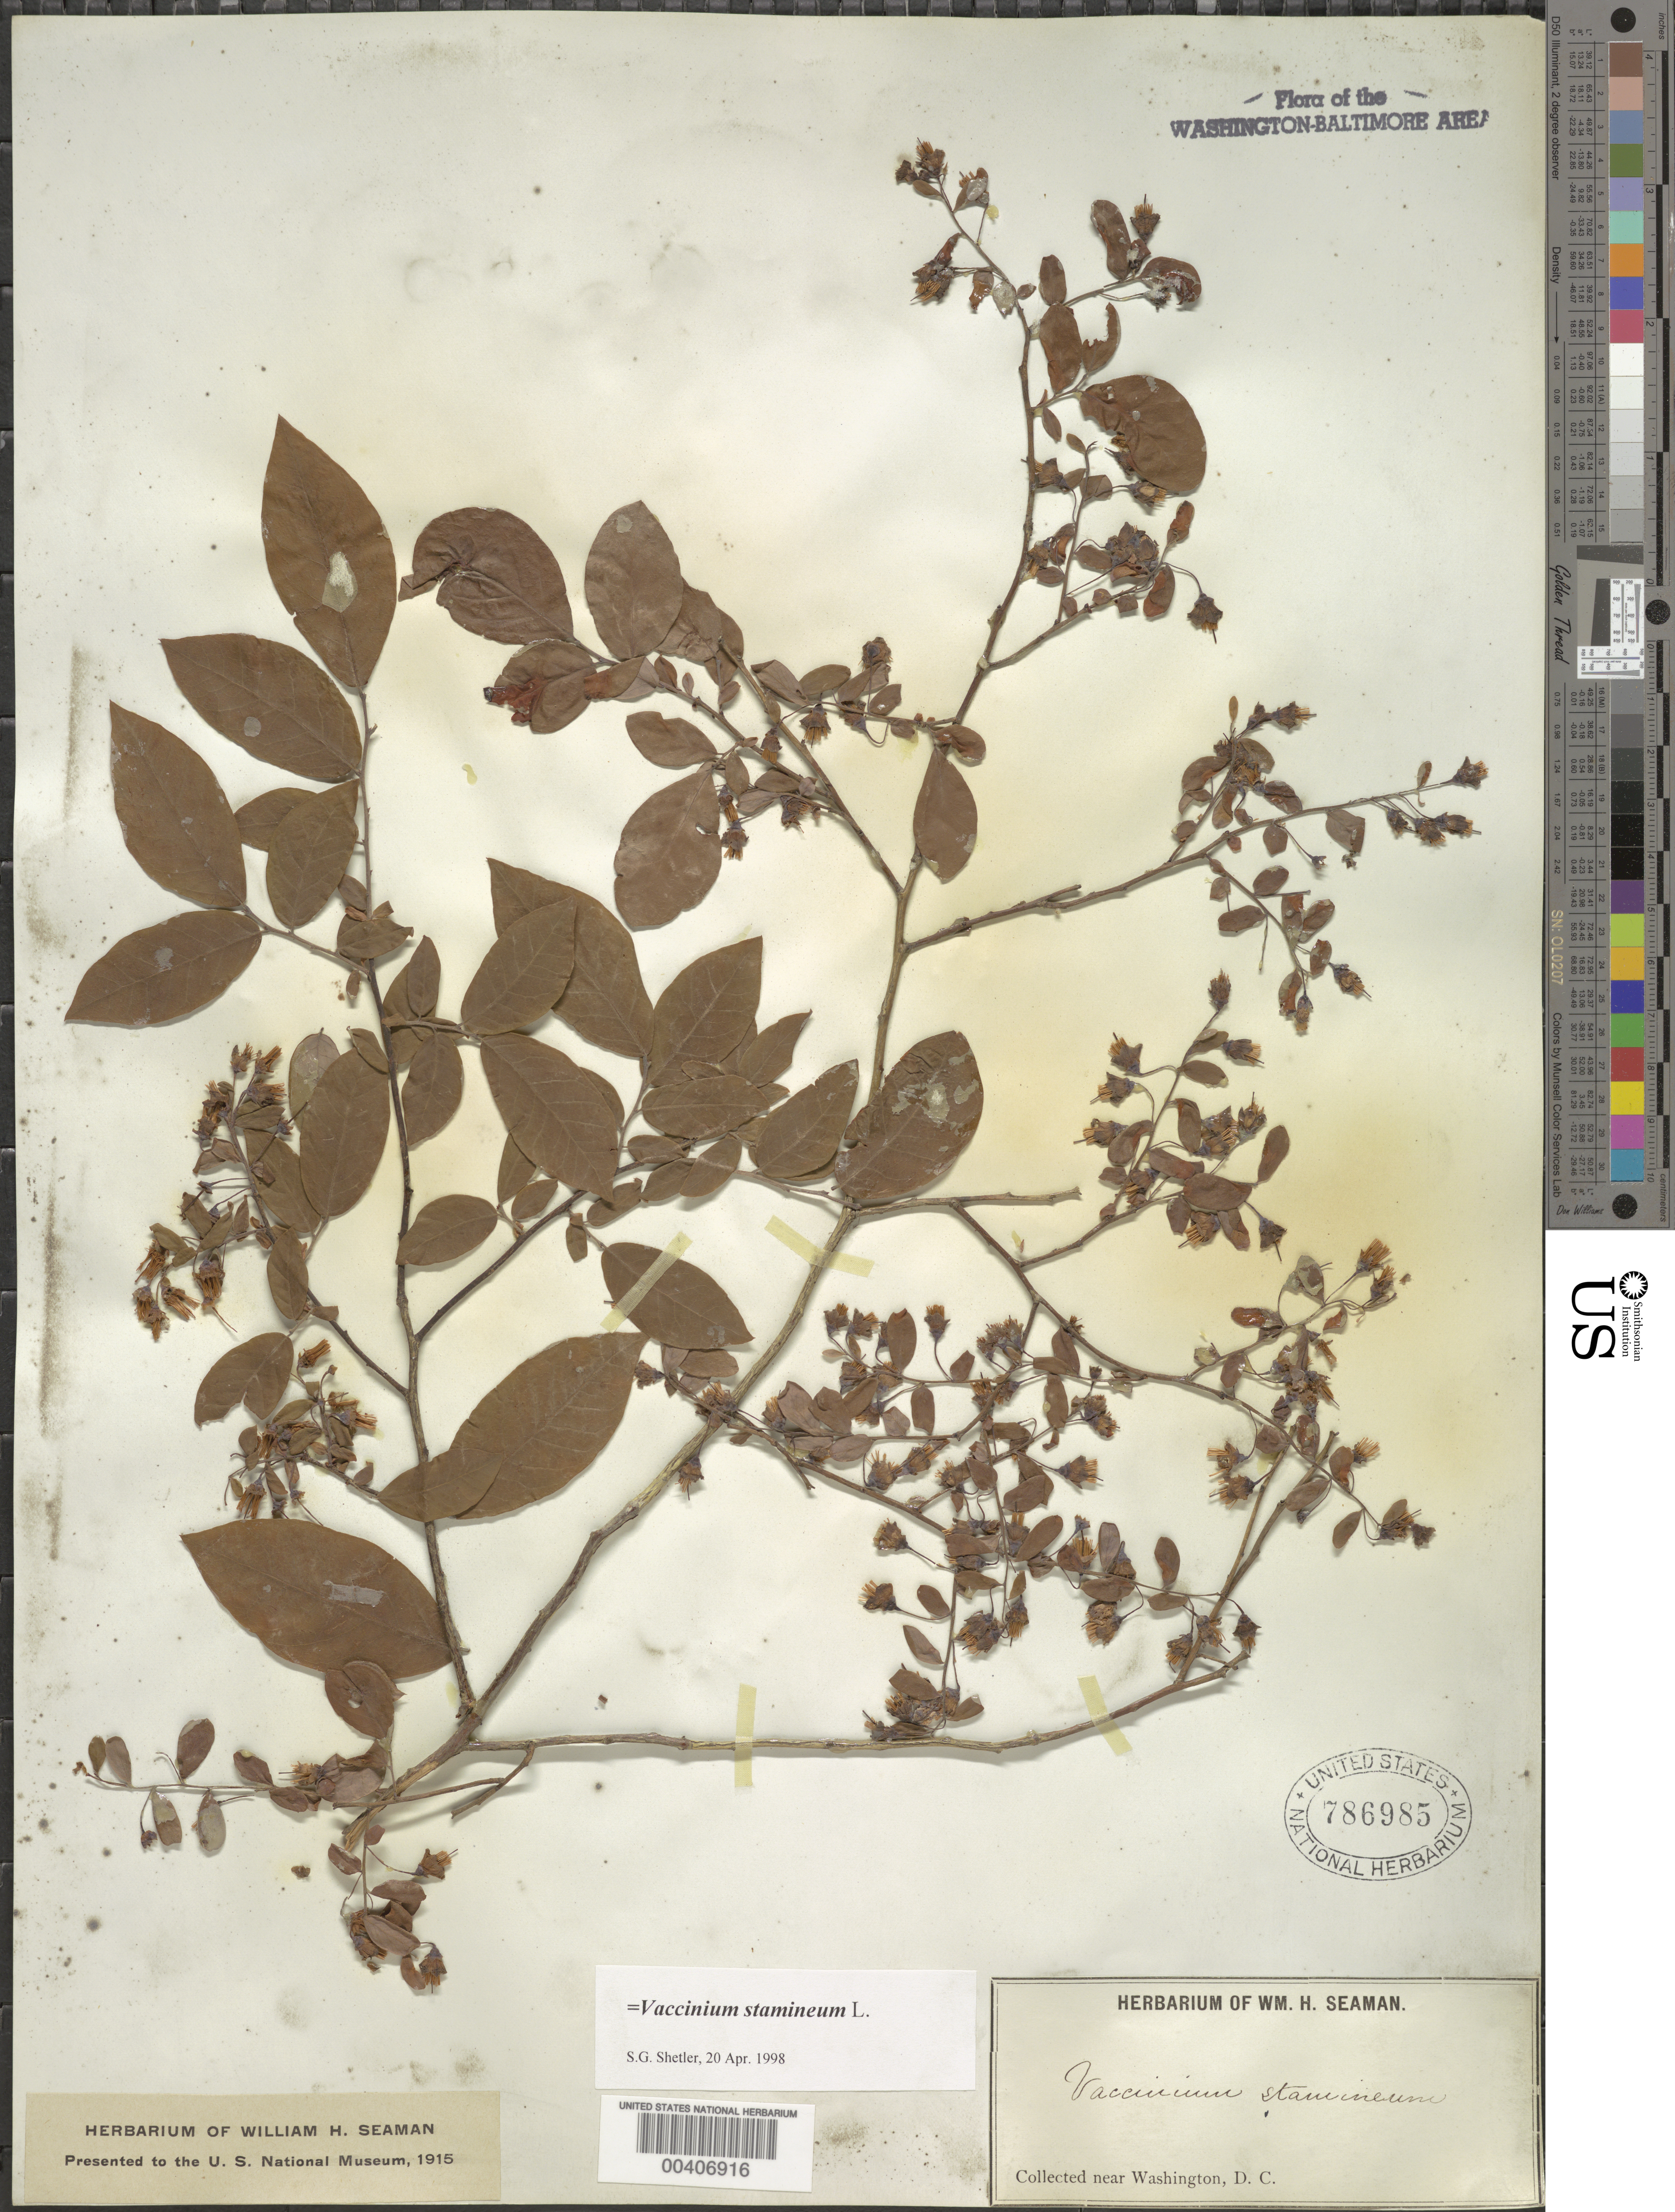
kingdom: Plantae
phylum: Tracheophyta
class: Magnoliopsida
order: Ericales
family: Ericaceae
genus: Vaccinium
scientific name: Vaccinium stamineum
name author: L.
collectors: W. Seaman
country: United States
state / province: District of Columbia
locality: Washington DC Area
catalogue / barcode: US 786985